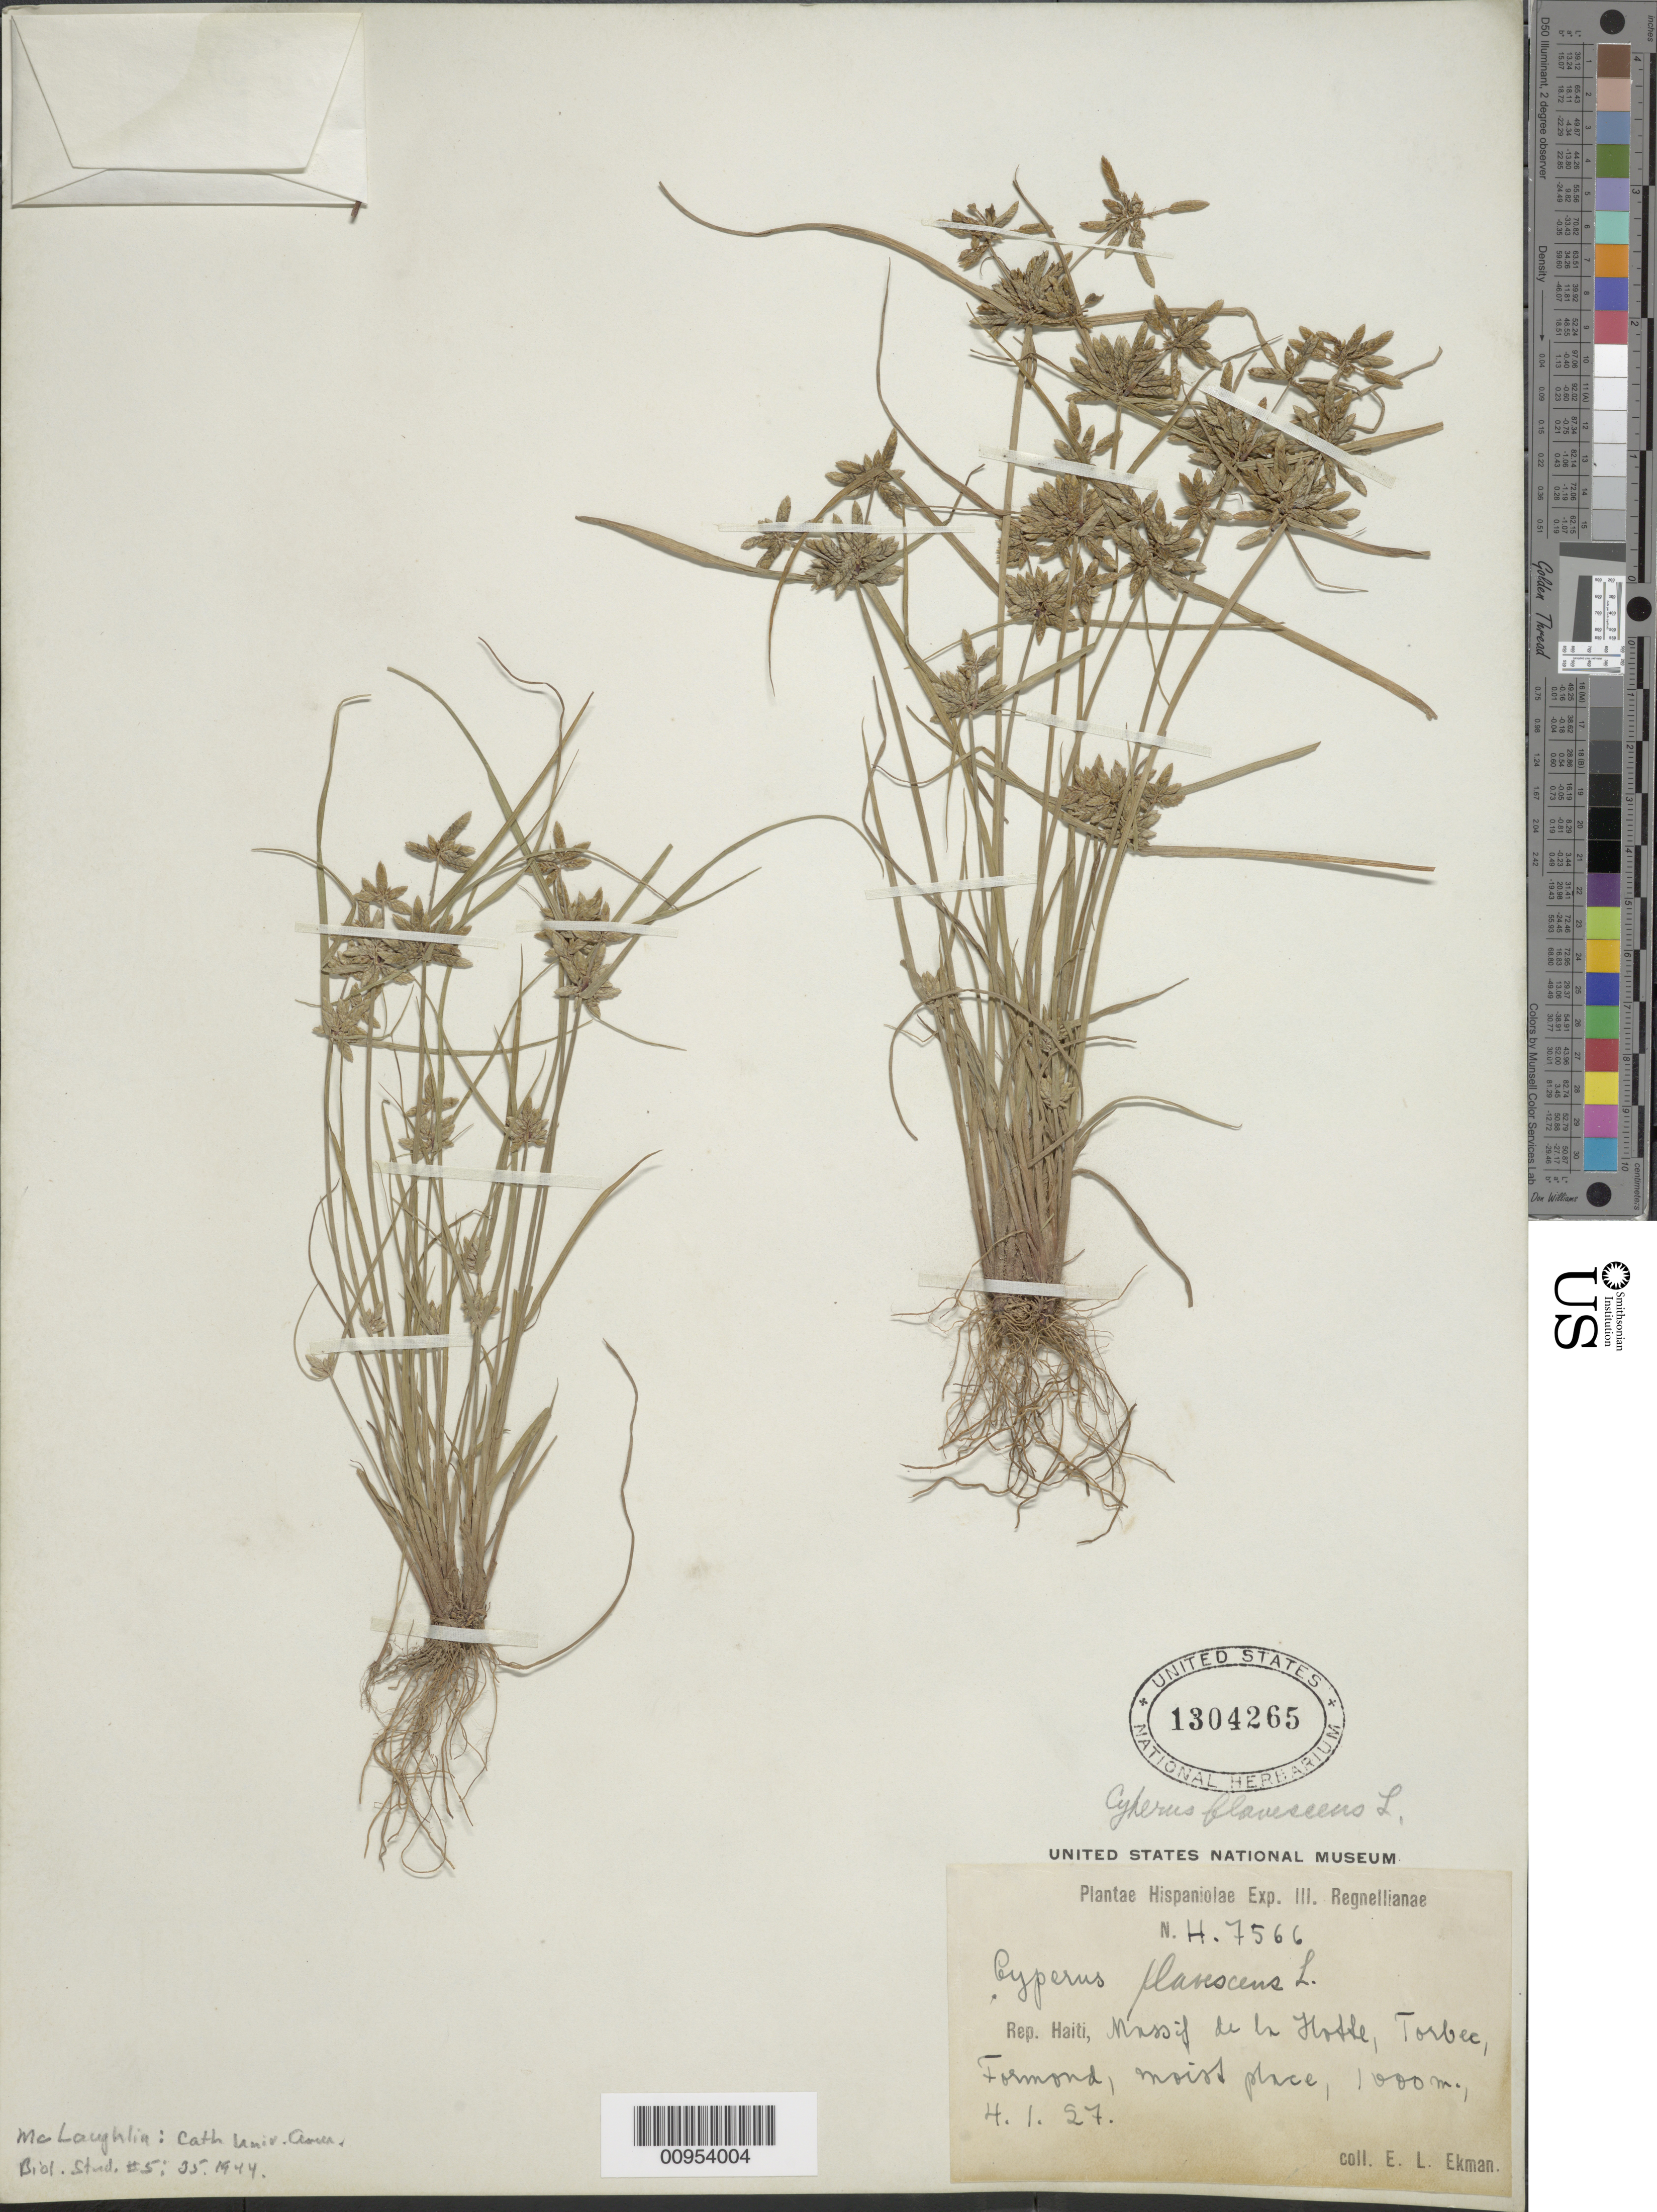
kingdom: Plantae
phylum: Tracheophyta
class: Liliopsida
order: Poales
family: Cyperaceae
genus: Cyperus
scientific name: Cyperus flavescens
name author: L.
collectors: E. L. Ekman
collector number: H 7566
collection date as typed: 04 Jan 1927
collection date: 1927-01-04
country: Haiti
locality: Massif de la Hotte, Torbec, Formond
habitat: Moist place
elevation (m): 1000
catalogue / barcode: US 1304265